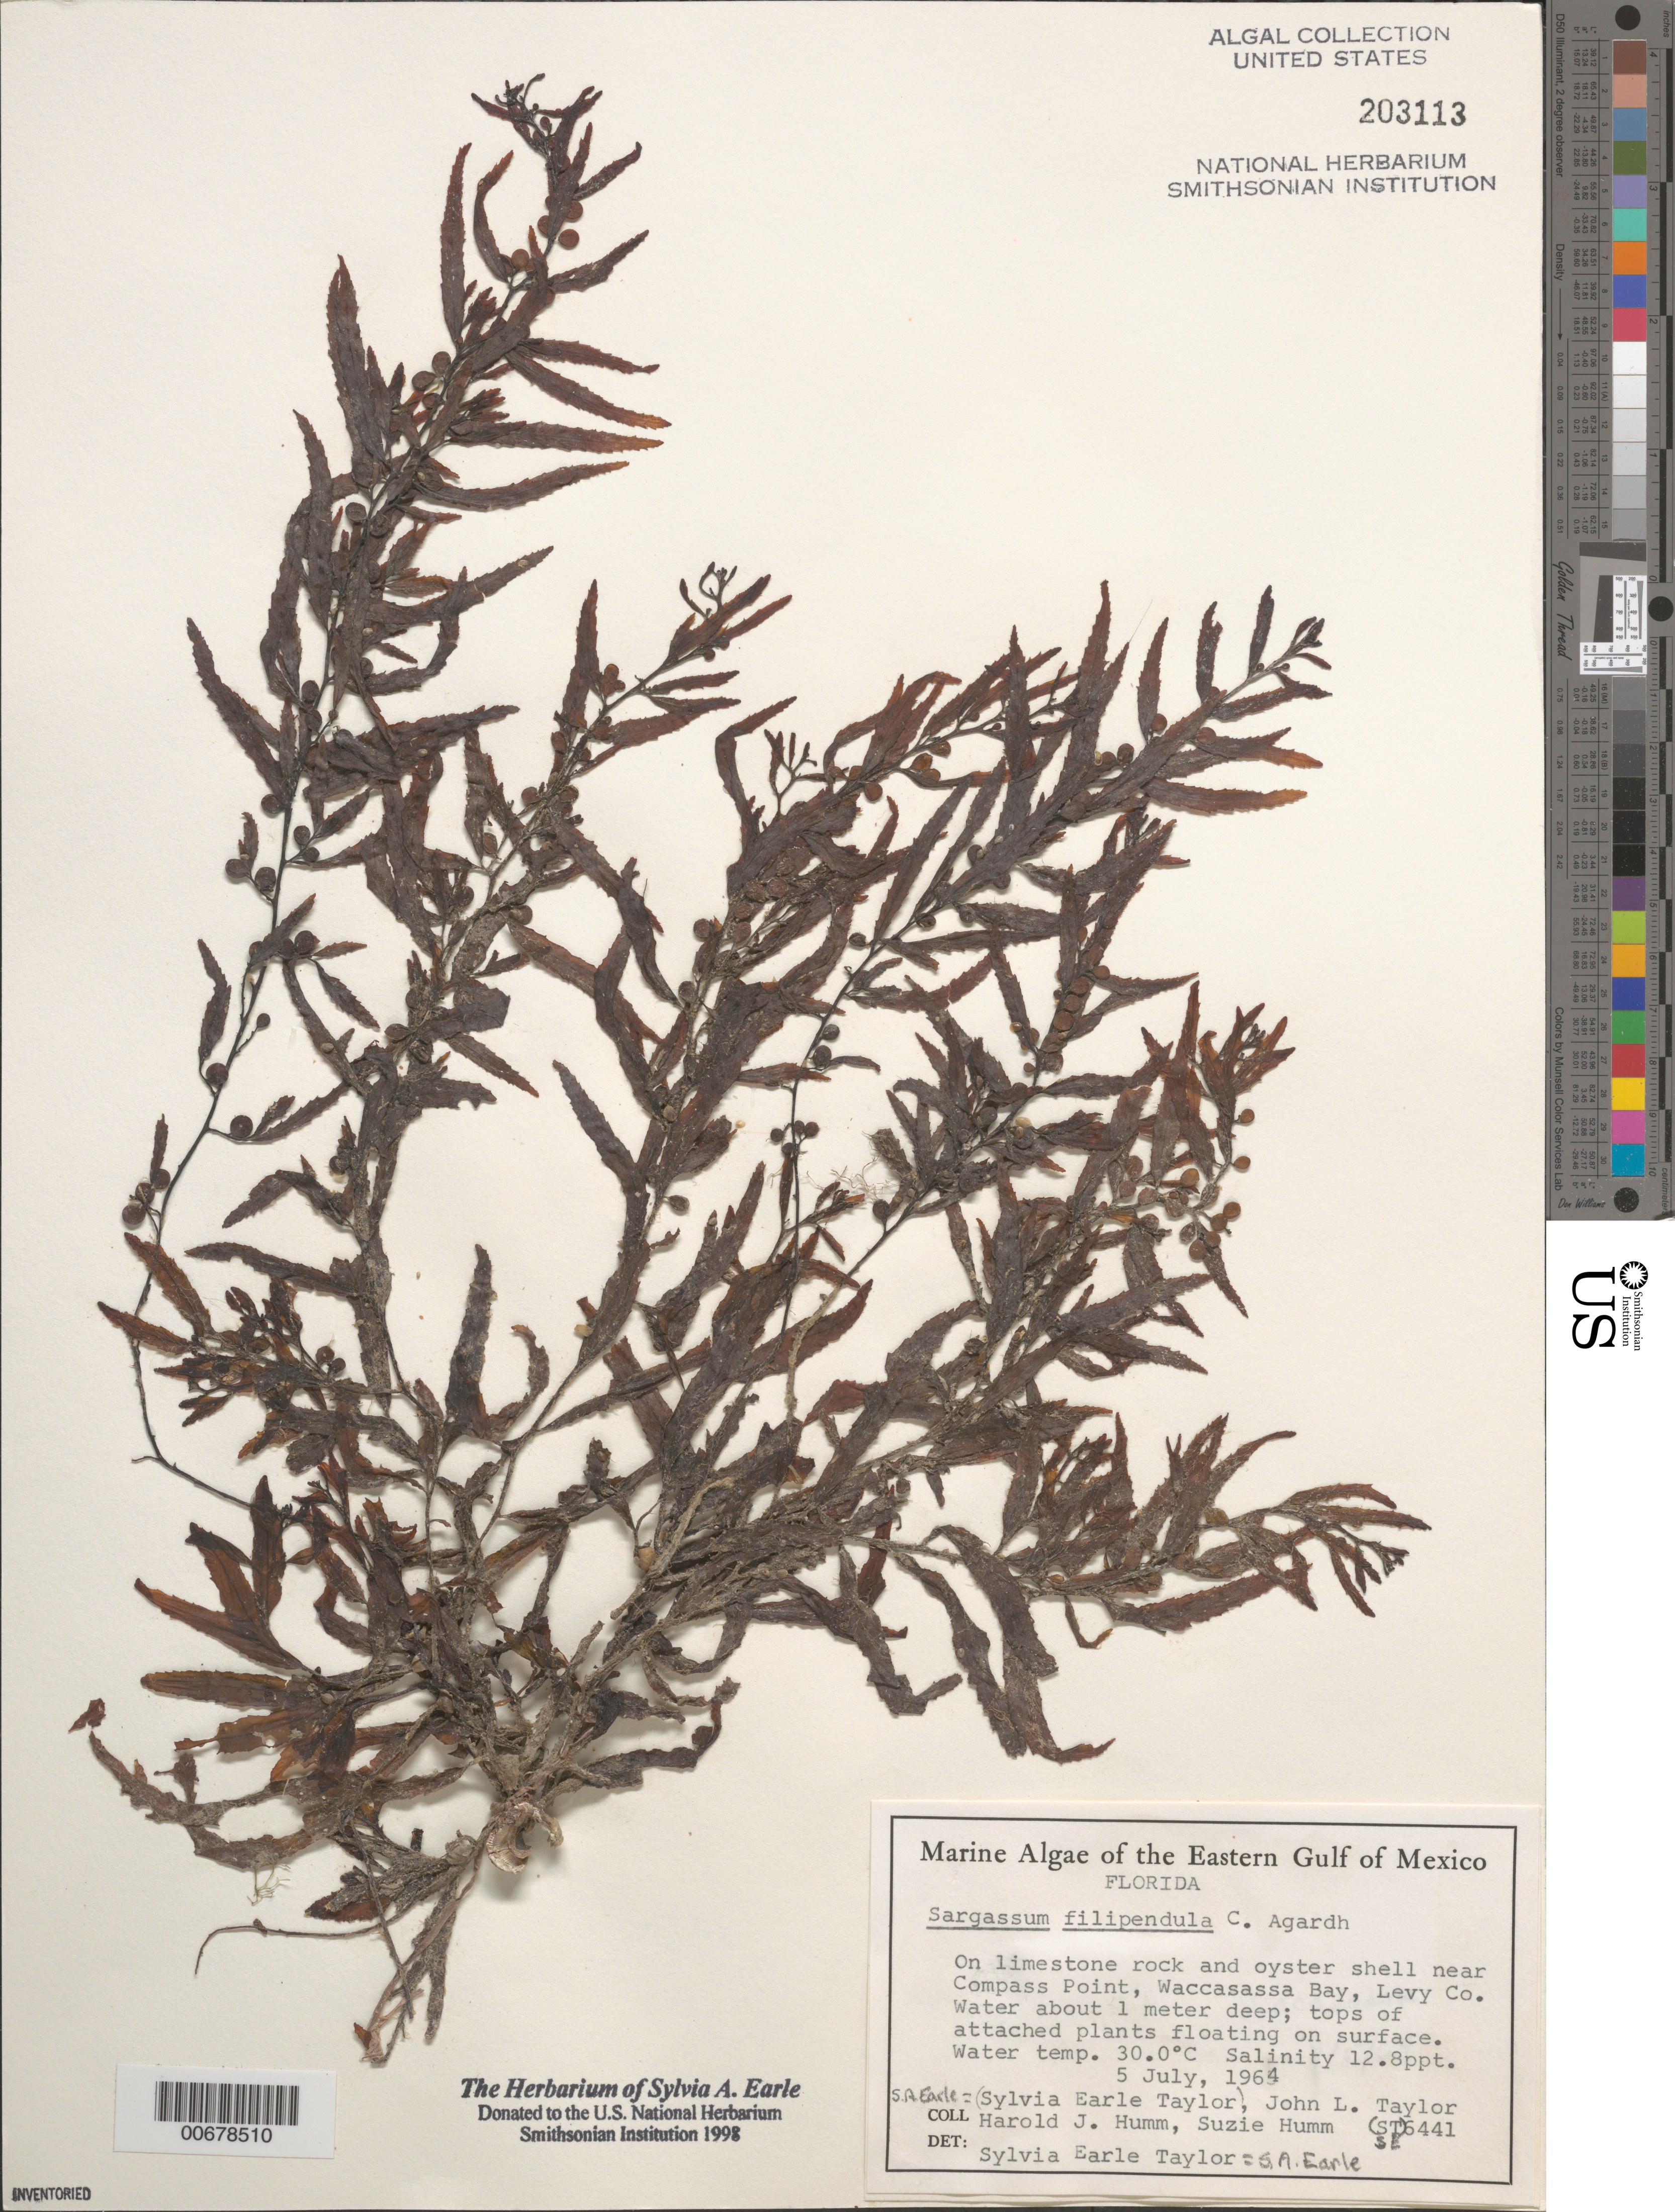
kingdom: Chromista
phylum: Ochrophyta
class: Phaeophyceae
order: Fucales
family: Sargassaceae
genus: Sargassum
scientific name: Sargassum filipendula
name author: C. Agardh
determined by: Earle, S. A.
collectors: S. A. Earle, J. L. Taylor, H. J. Humm & S. Humm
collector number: SE 6441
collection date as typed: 05 Jul 1964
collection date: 1964-07-05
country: United States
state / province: Florida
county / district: Levy County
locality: Waccasassa River mouth, near Compass Point, Waccasassa Bay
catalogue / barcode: US 203113